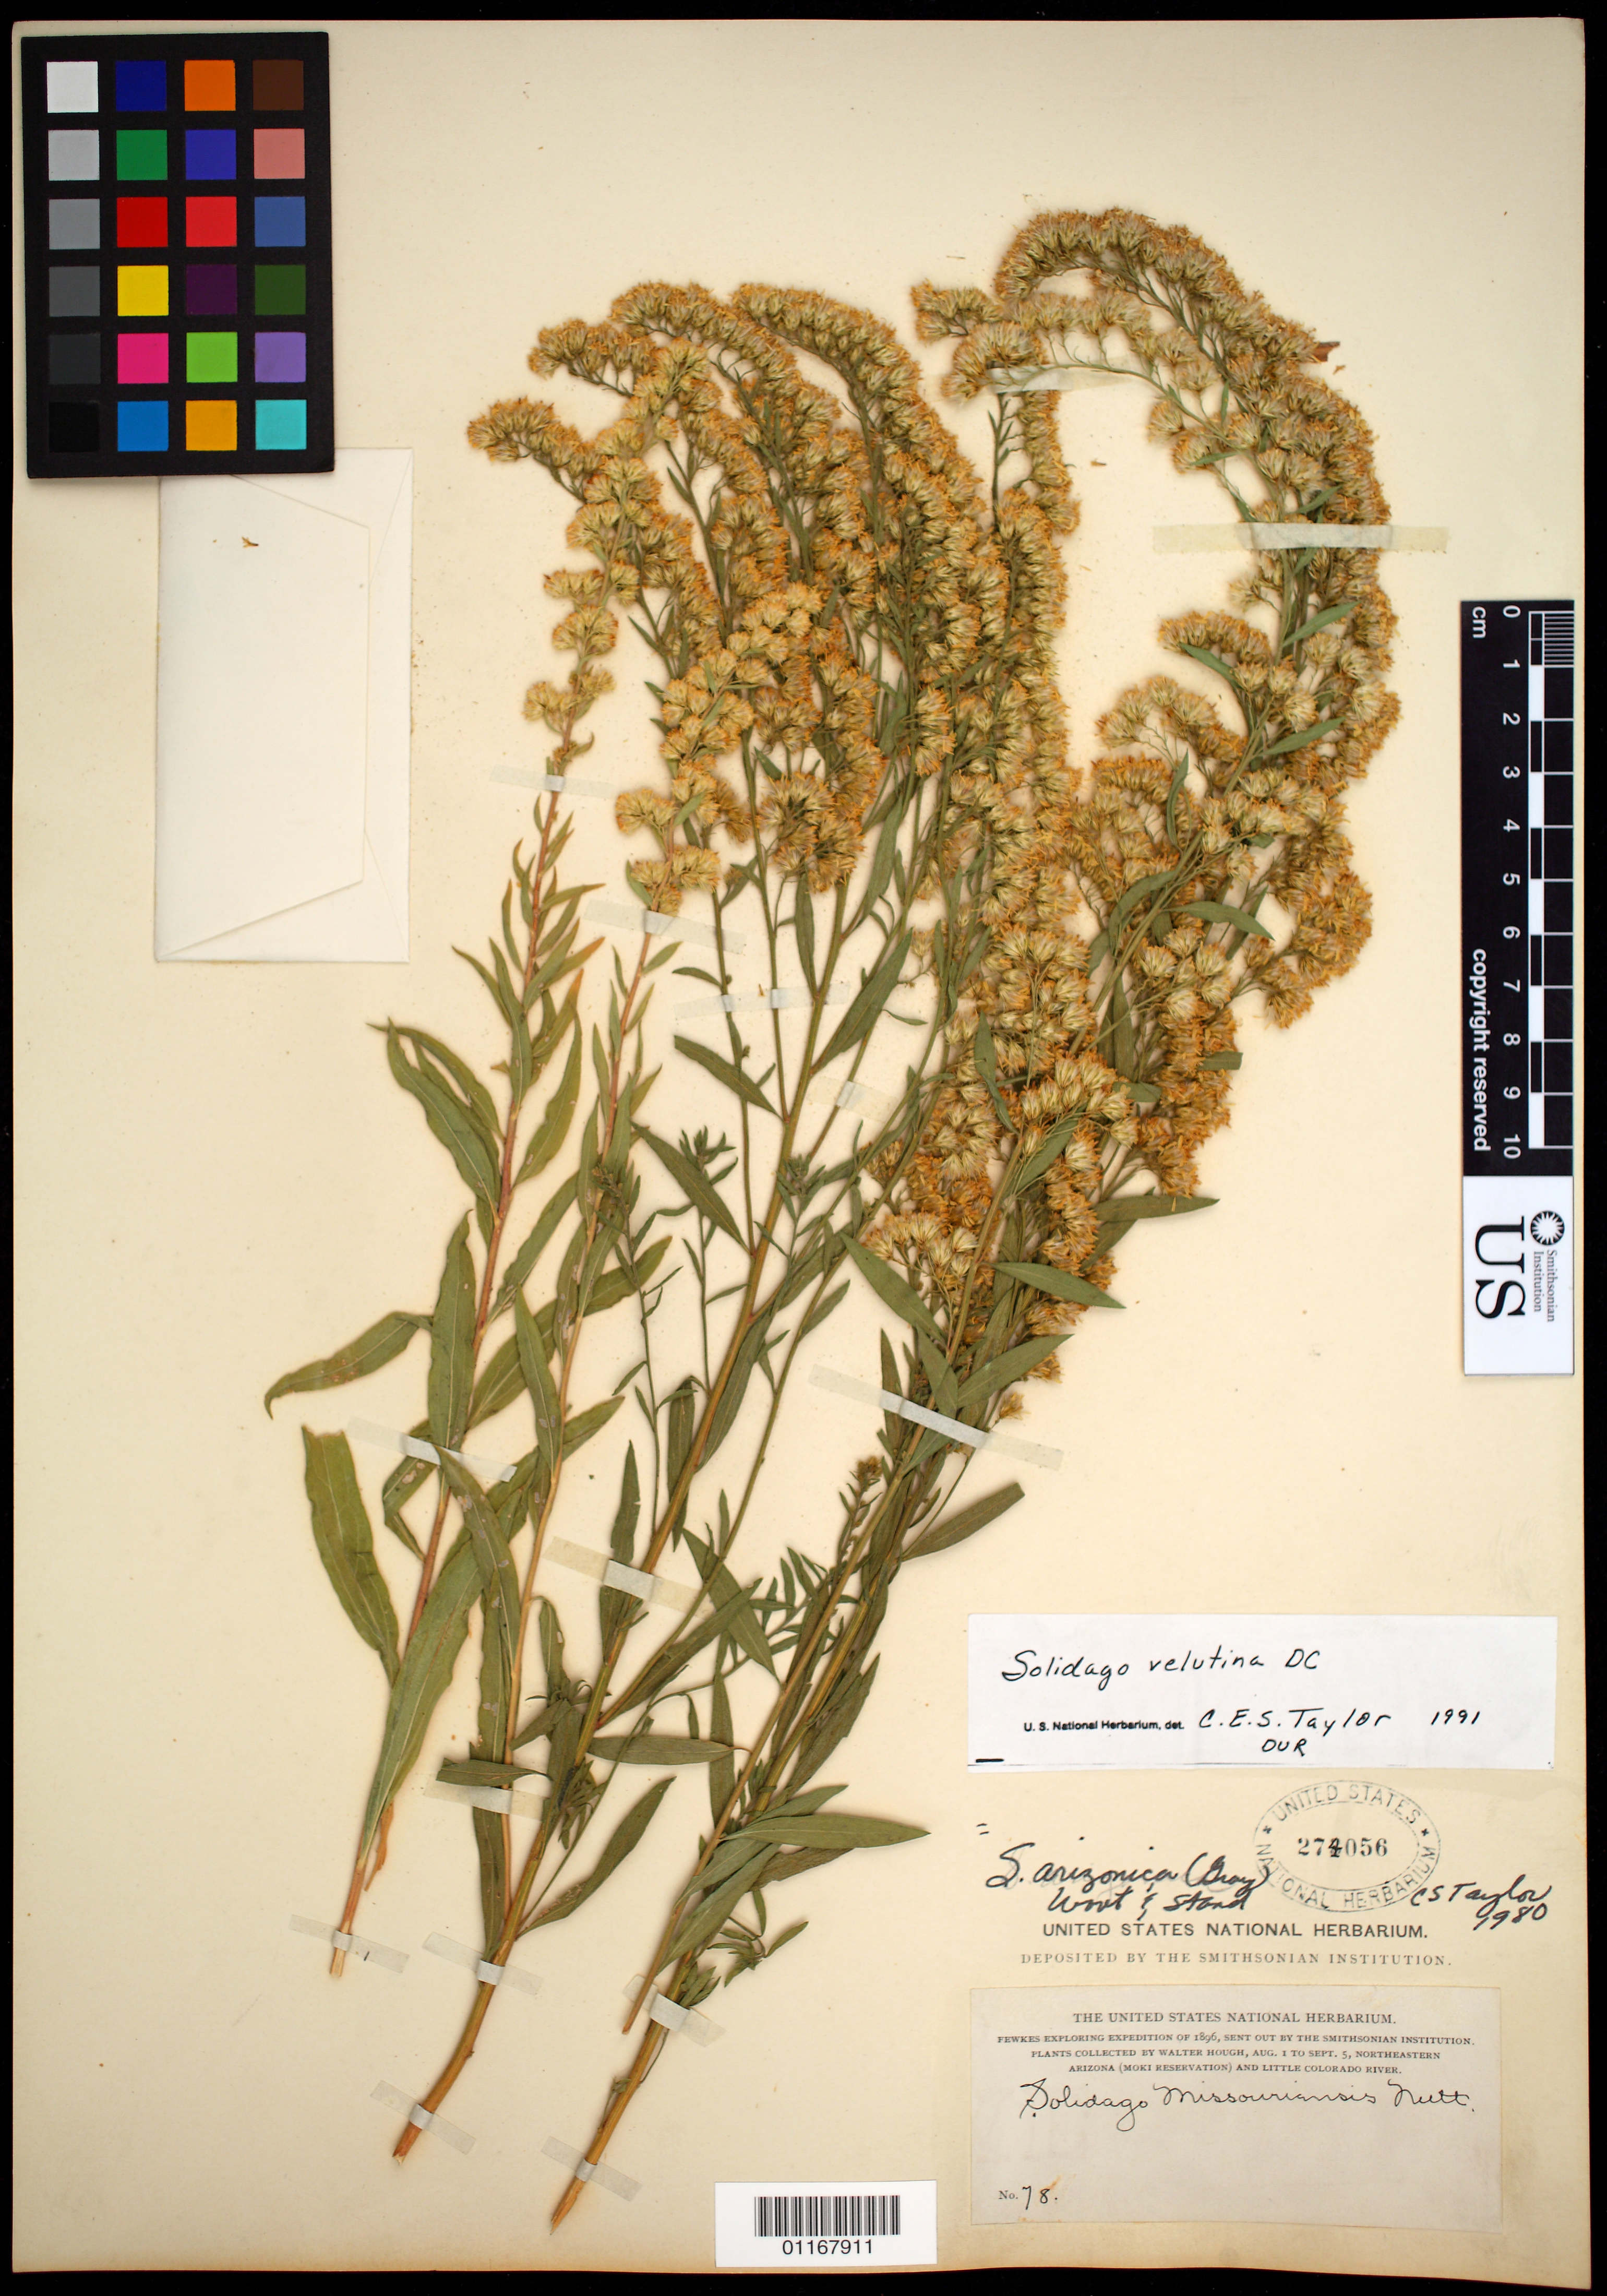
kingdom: Plantae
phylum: Tracheophyta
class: Magnoliopsida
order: Asterales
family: Asteraceae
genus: Solidago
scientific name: Solidago velutina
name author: DC.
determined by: Taylor, Constance E. S.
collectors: W. Hough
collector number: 78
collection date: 1896-08-01/1896-09-05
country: United States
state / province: Arizona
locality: Northeastern Arizona (Moki Reservation) and Little Colorado River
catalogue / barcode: US 274056